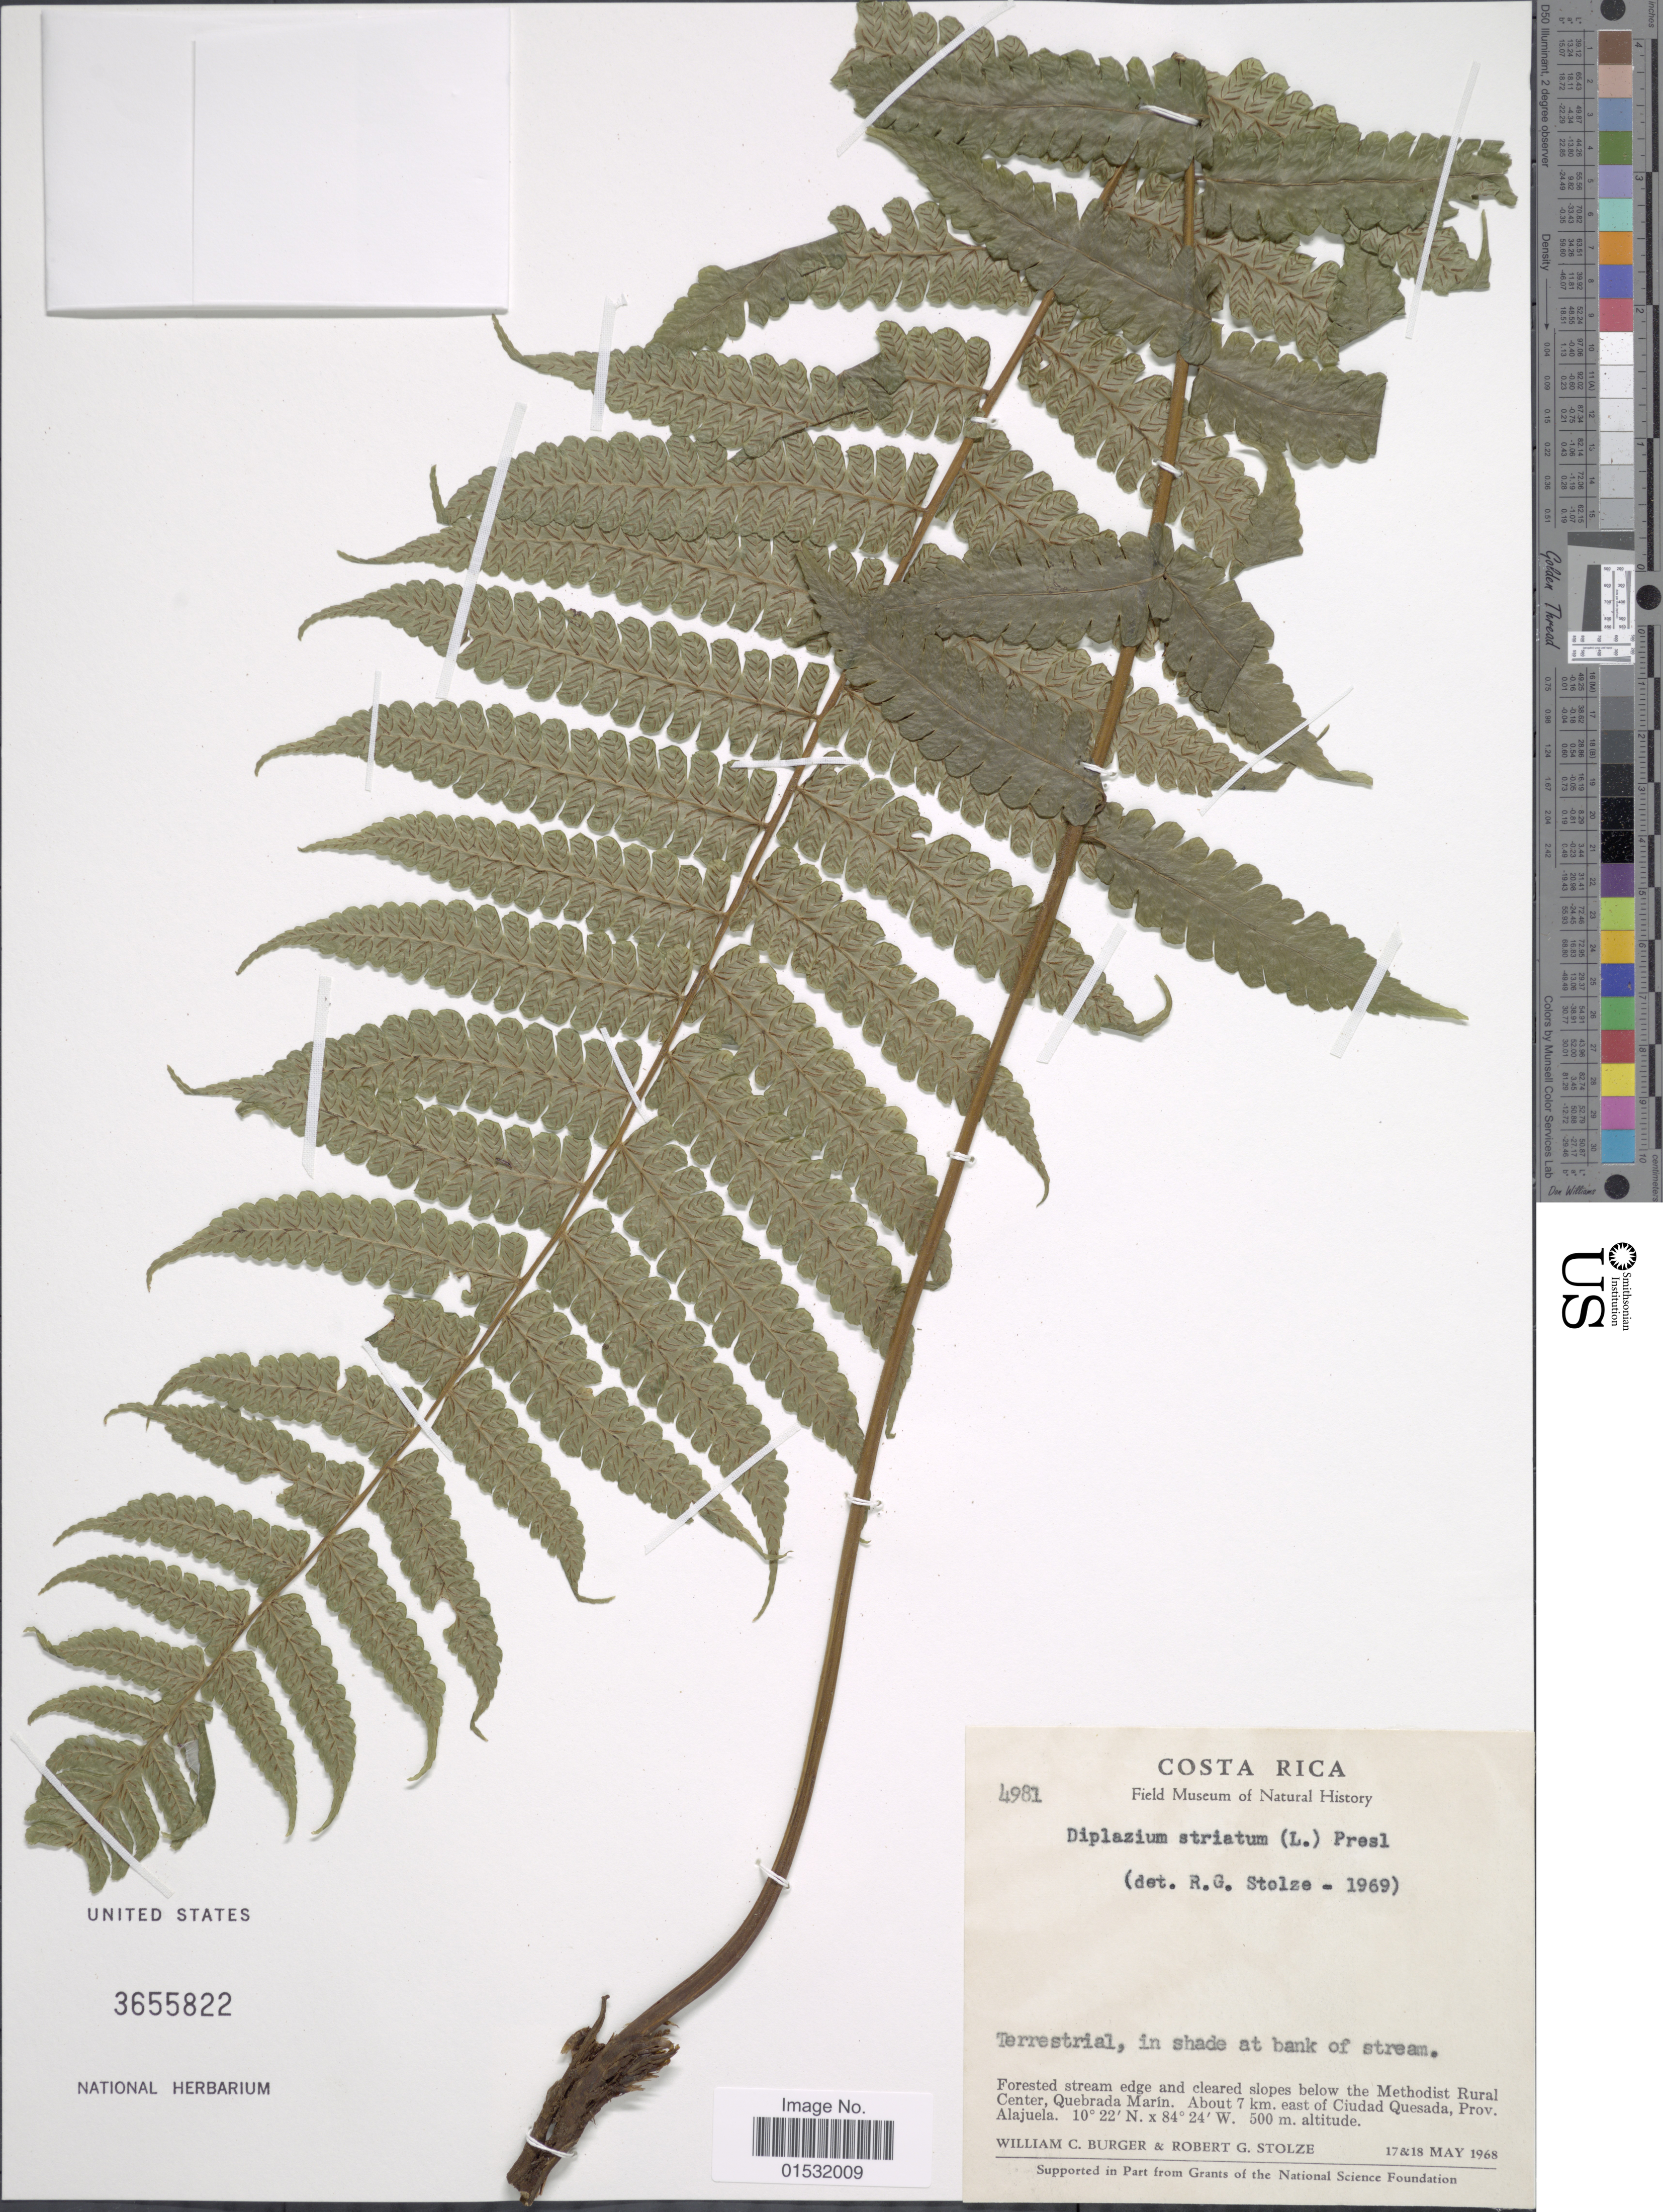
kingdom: Plantae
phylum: Tracheophyta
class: Polypodiopsida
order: Polypodiales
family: Athyriaceae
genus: Diplazium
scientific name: Diplazium striatum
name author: (L.) C. Presl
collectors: W. Burger & R. G. Stolze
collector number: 4981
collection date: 1968-05-17/1968-05-18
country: Costa Rica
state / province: Alajuela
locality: Forested stream edge and cleared slopes below the Methodist Rural Center, Quebrada Marín. About 7 km. east of Ciudad Quesada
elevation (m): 500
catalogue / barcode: US 3655822